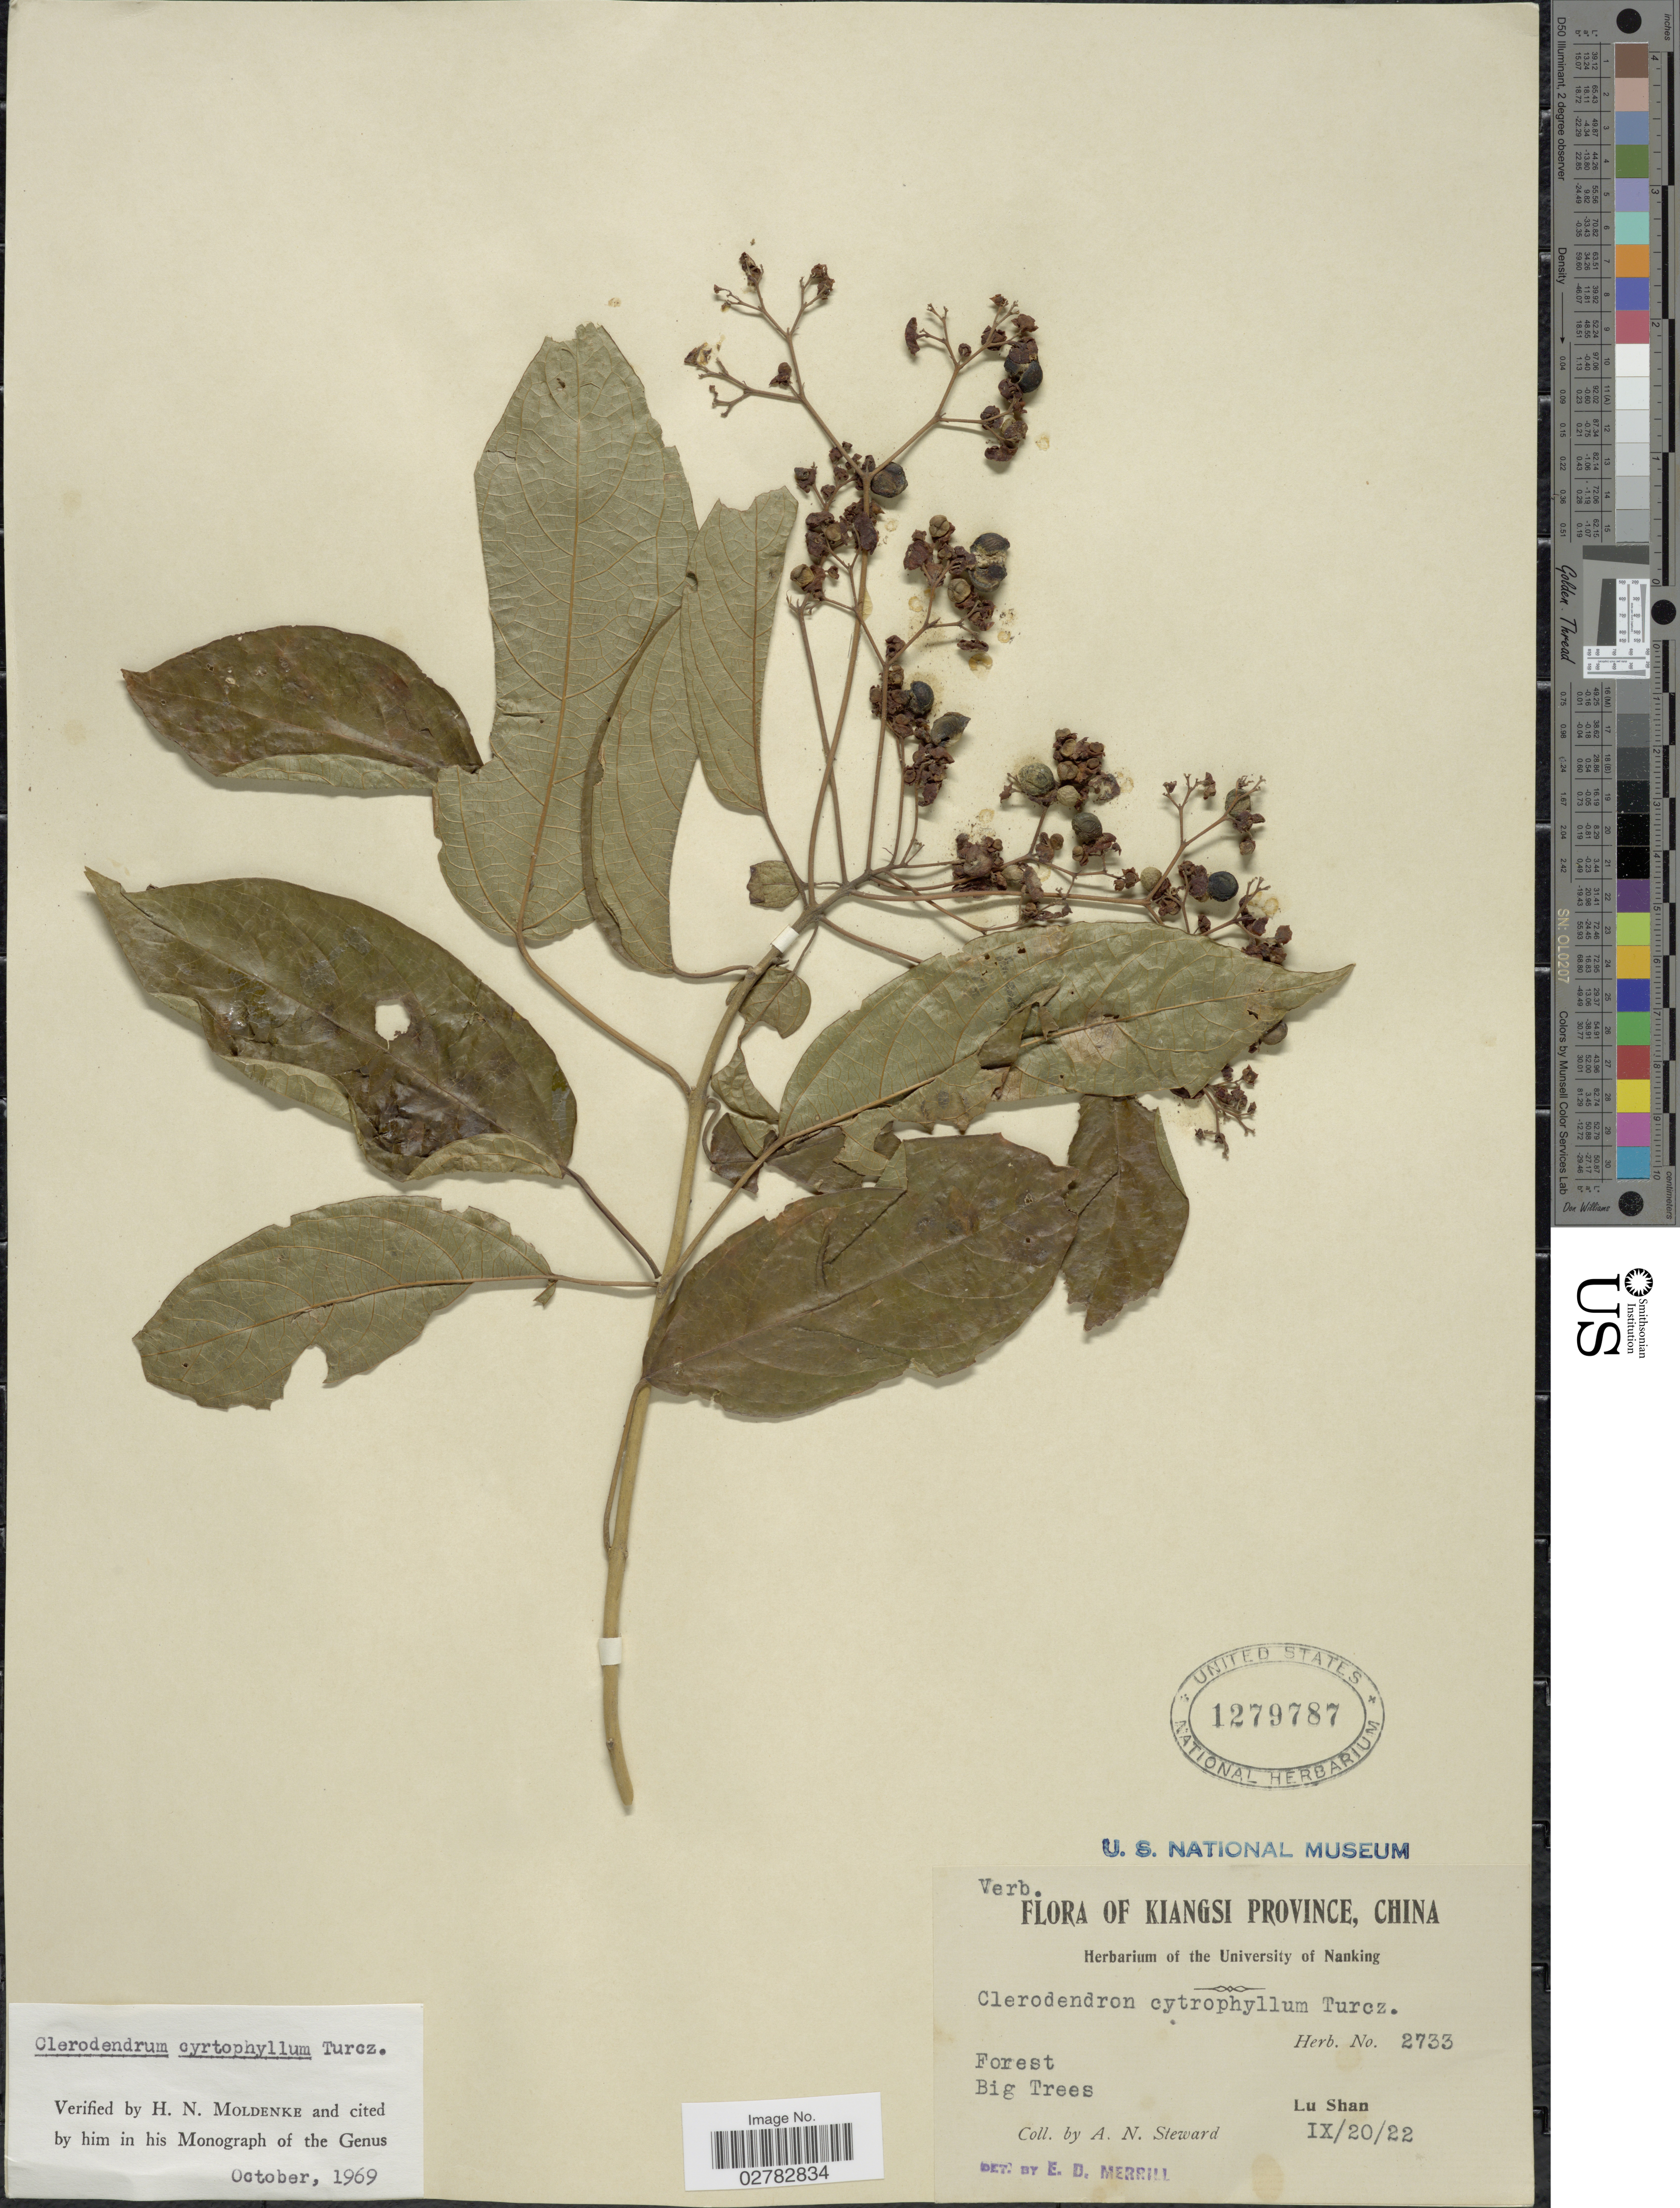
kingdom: Plantae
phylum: Tracheophyta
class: Magnoliopsida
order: Lamiales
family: Lamiaceae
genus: Clerodendrum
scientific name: Clerodendrum cyrtophyllum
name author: Turcz.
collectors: A. N. Steward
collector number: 2733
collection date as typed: Transcribed d/m/y: 20/9/22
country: China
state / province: Jiangxi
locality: Kiangsi Province. Lu Shan.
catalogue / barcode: US 1279787